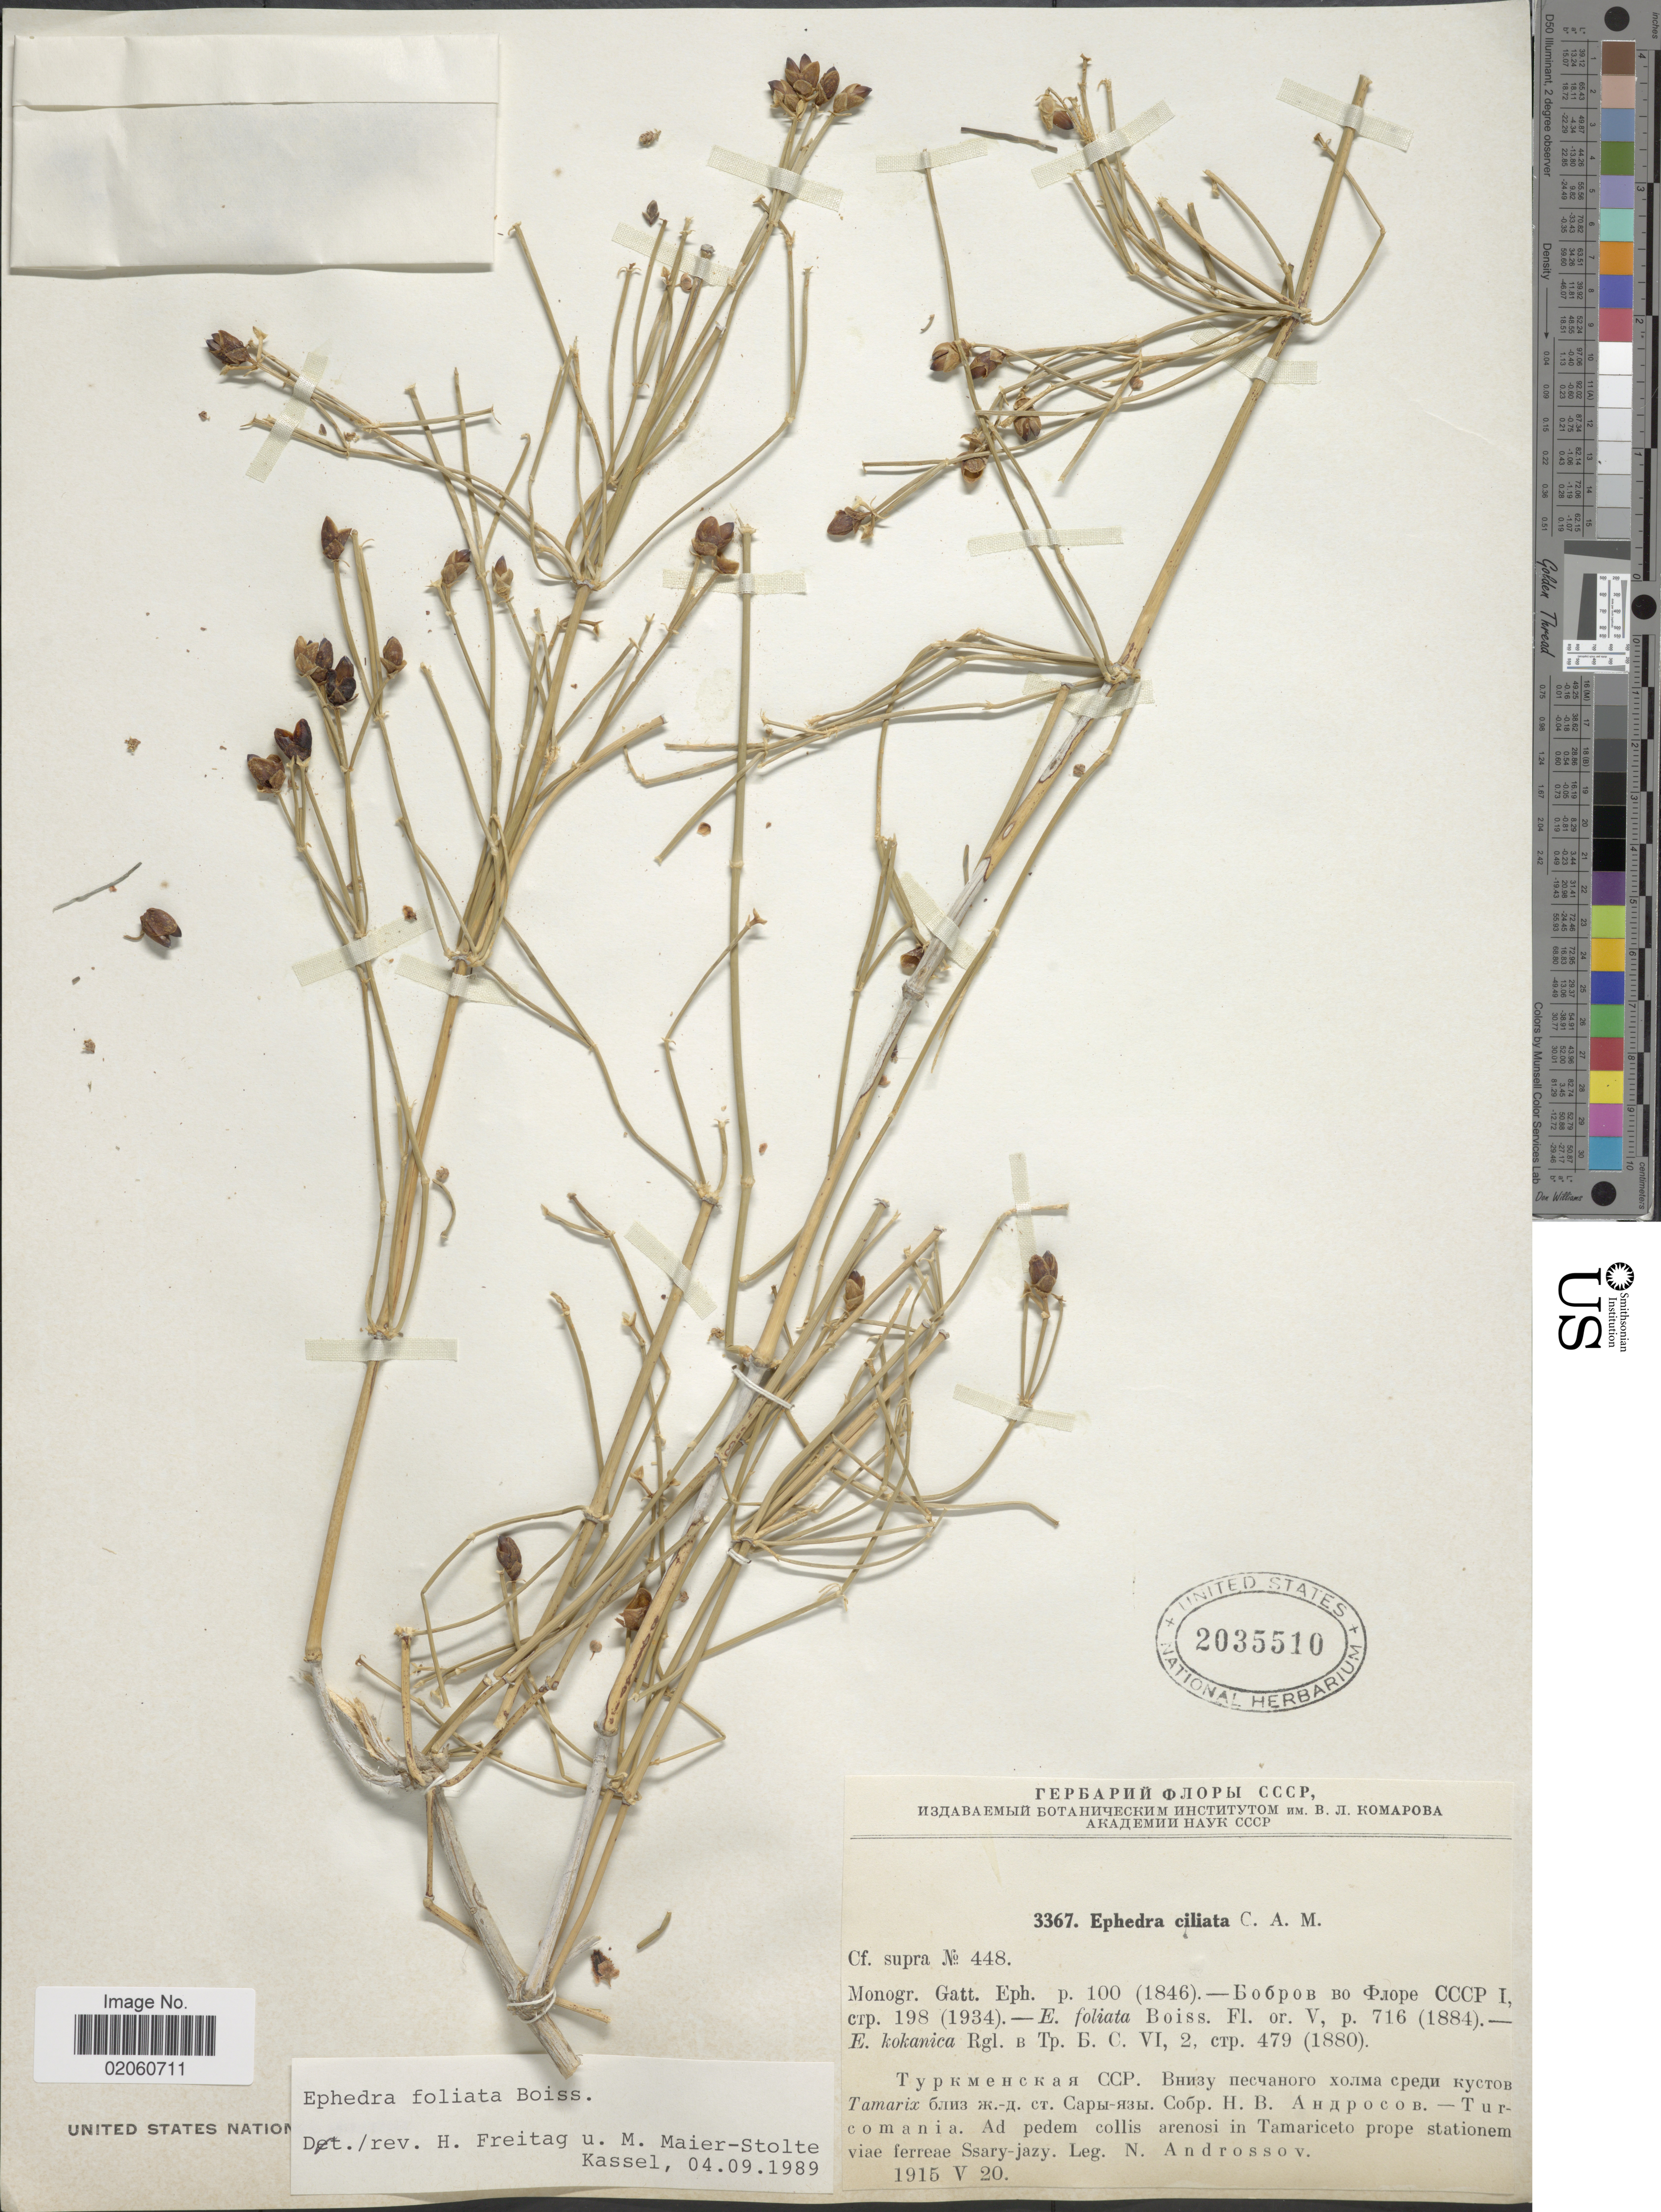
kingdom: Plantae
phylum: Tracheophyta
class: Gnetopsida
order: Ephedrales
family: Ephedraceae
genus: Ephedra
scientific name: Ephedra foliata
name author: Boiss. ex C.A. Mey.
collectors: N. Androssov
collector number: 3367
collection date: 1915-05-20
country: Turkmenistan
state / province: Mary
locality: Rail Road Station Saryyazy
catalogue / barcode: US 2035510